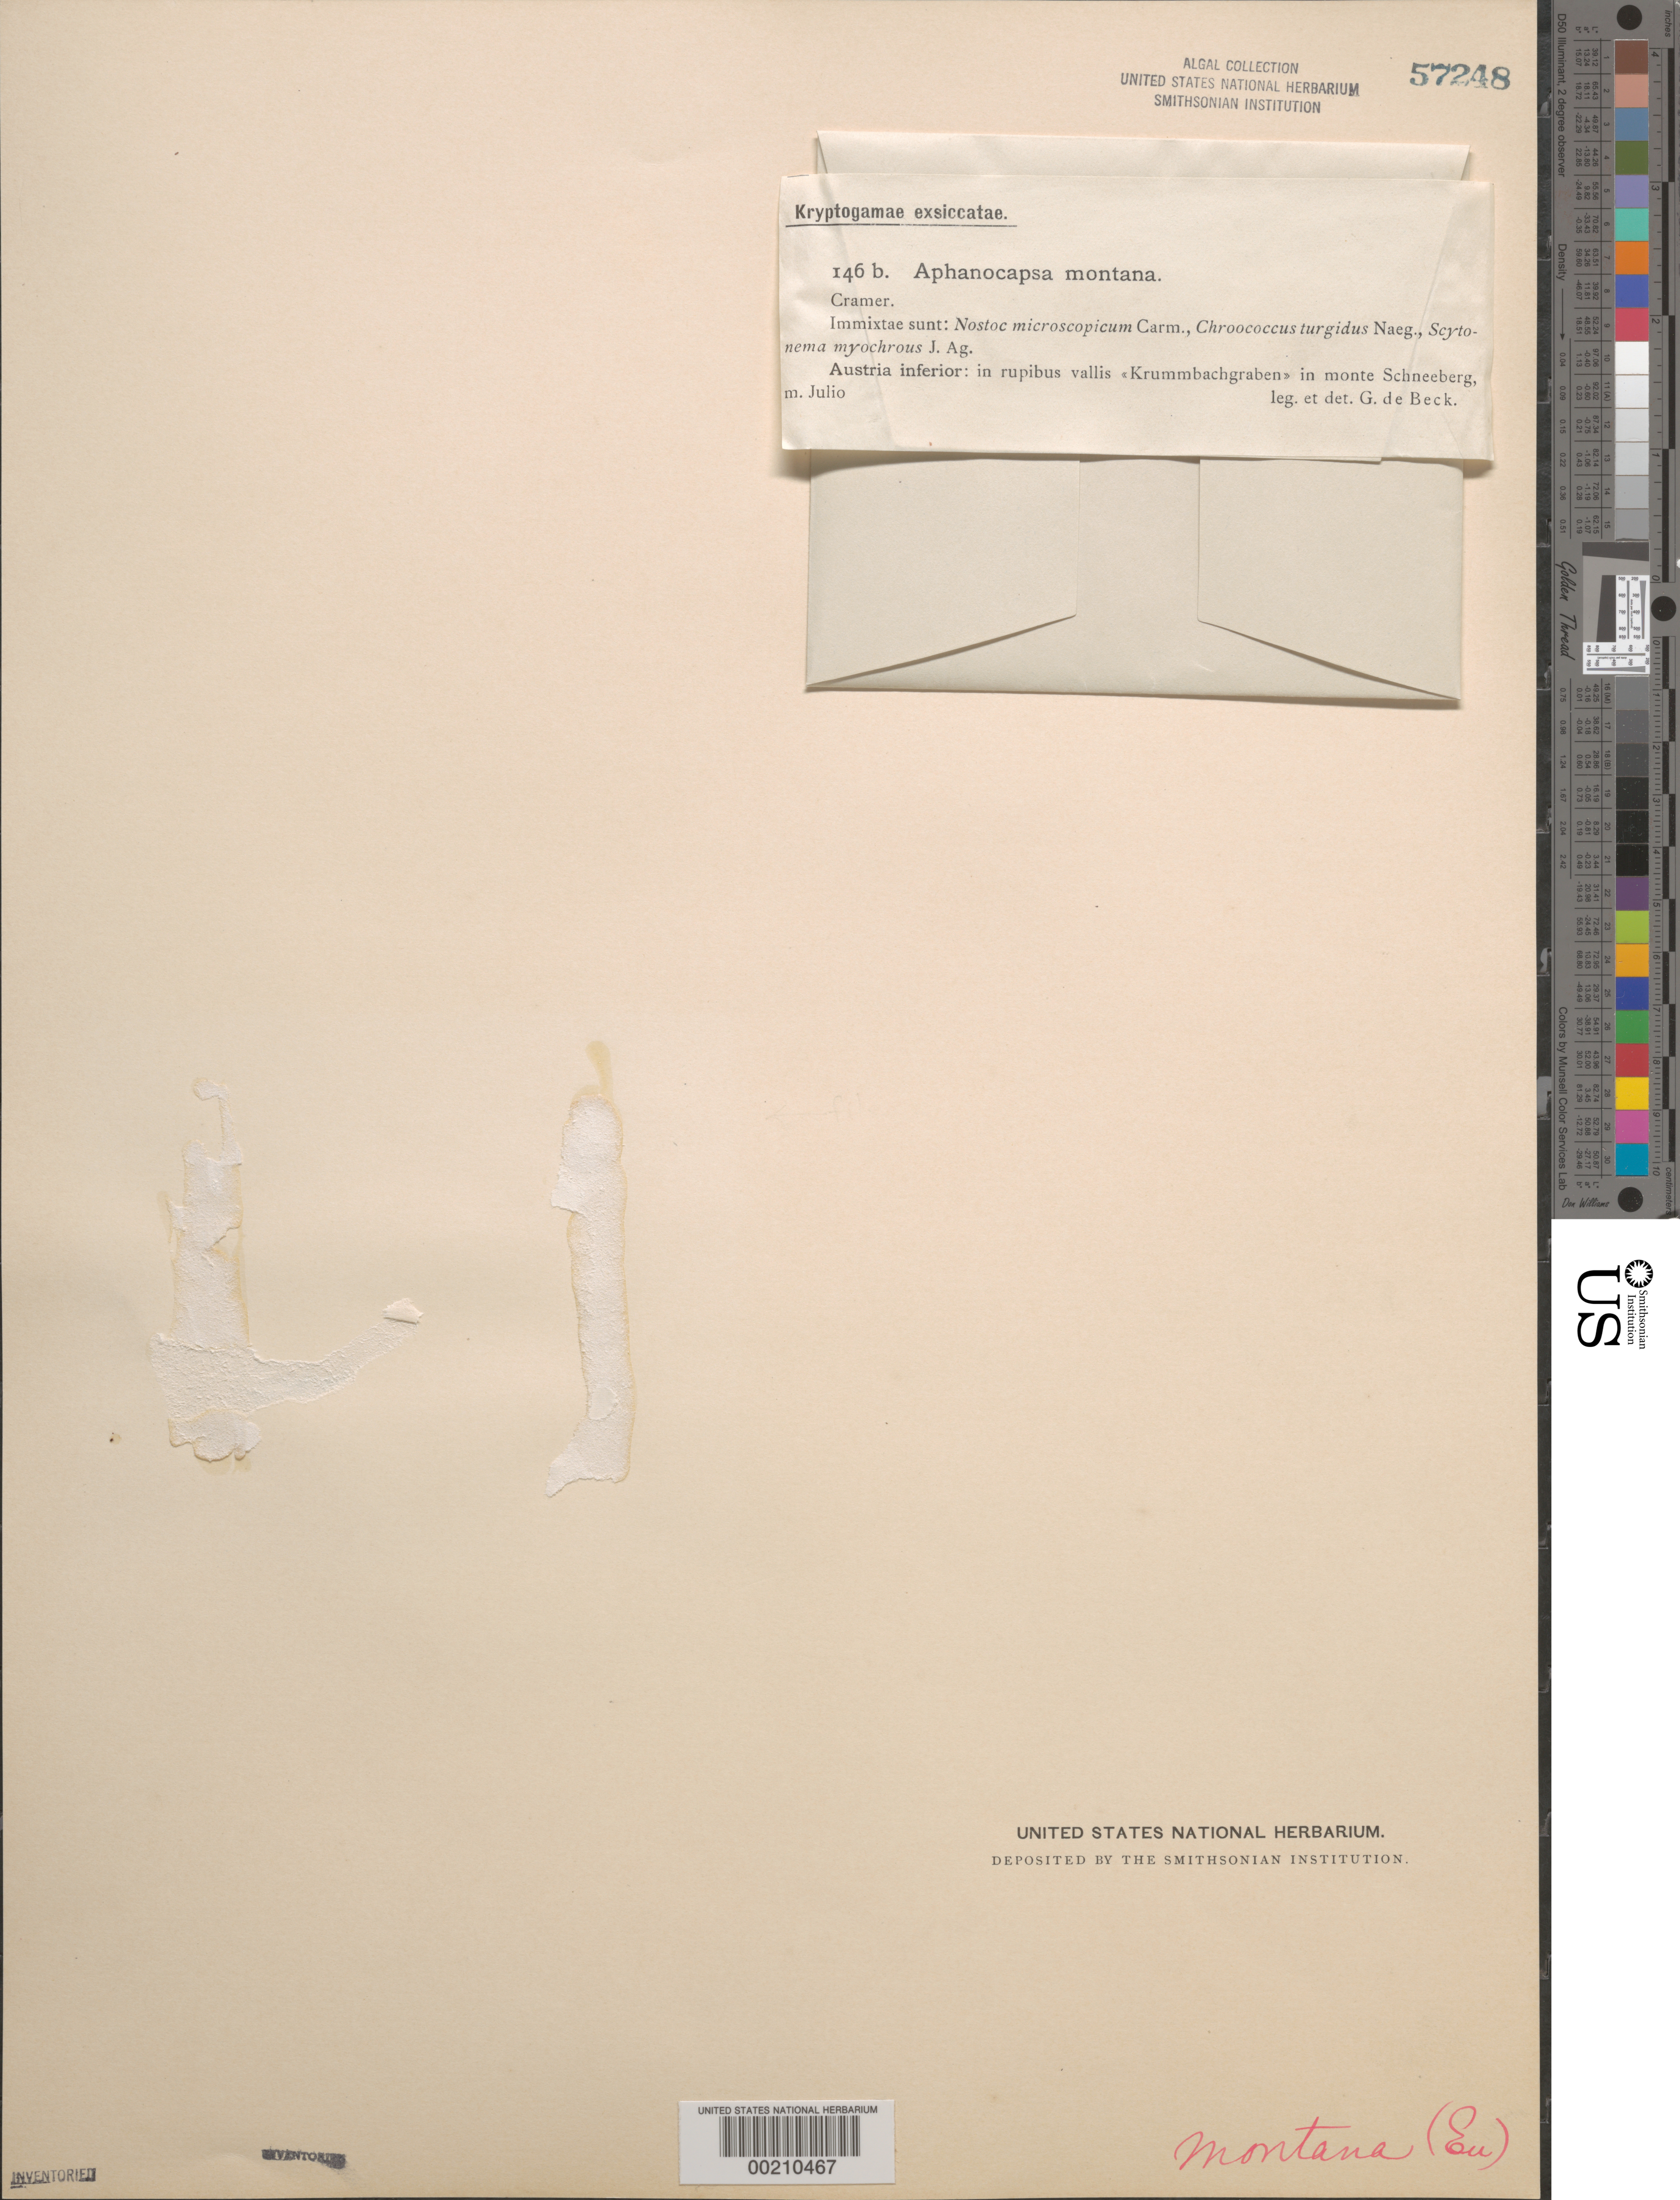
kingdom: Bacteria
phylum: Cyanobacteria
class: Cyanobacteriia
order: Synechococcales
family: Merismopediaceae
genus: Aphanocapsa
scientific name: Aphanocapsa muscicola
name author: (Menegh.) N.Wille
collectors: G. De Beck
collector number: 146b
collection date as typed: Jul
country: Austria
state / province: Niederosterreich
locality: Krummbachgraben, Schneeberg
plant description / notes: Kryptogamae Exsiccatae Museo Hist. Natur. Vindobonensi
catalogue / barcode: US 57248